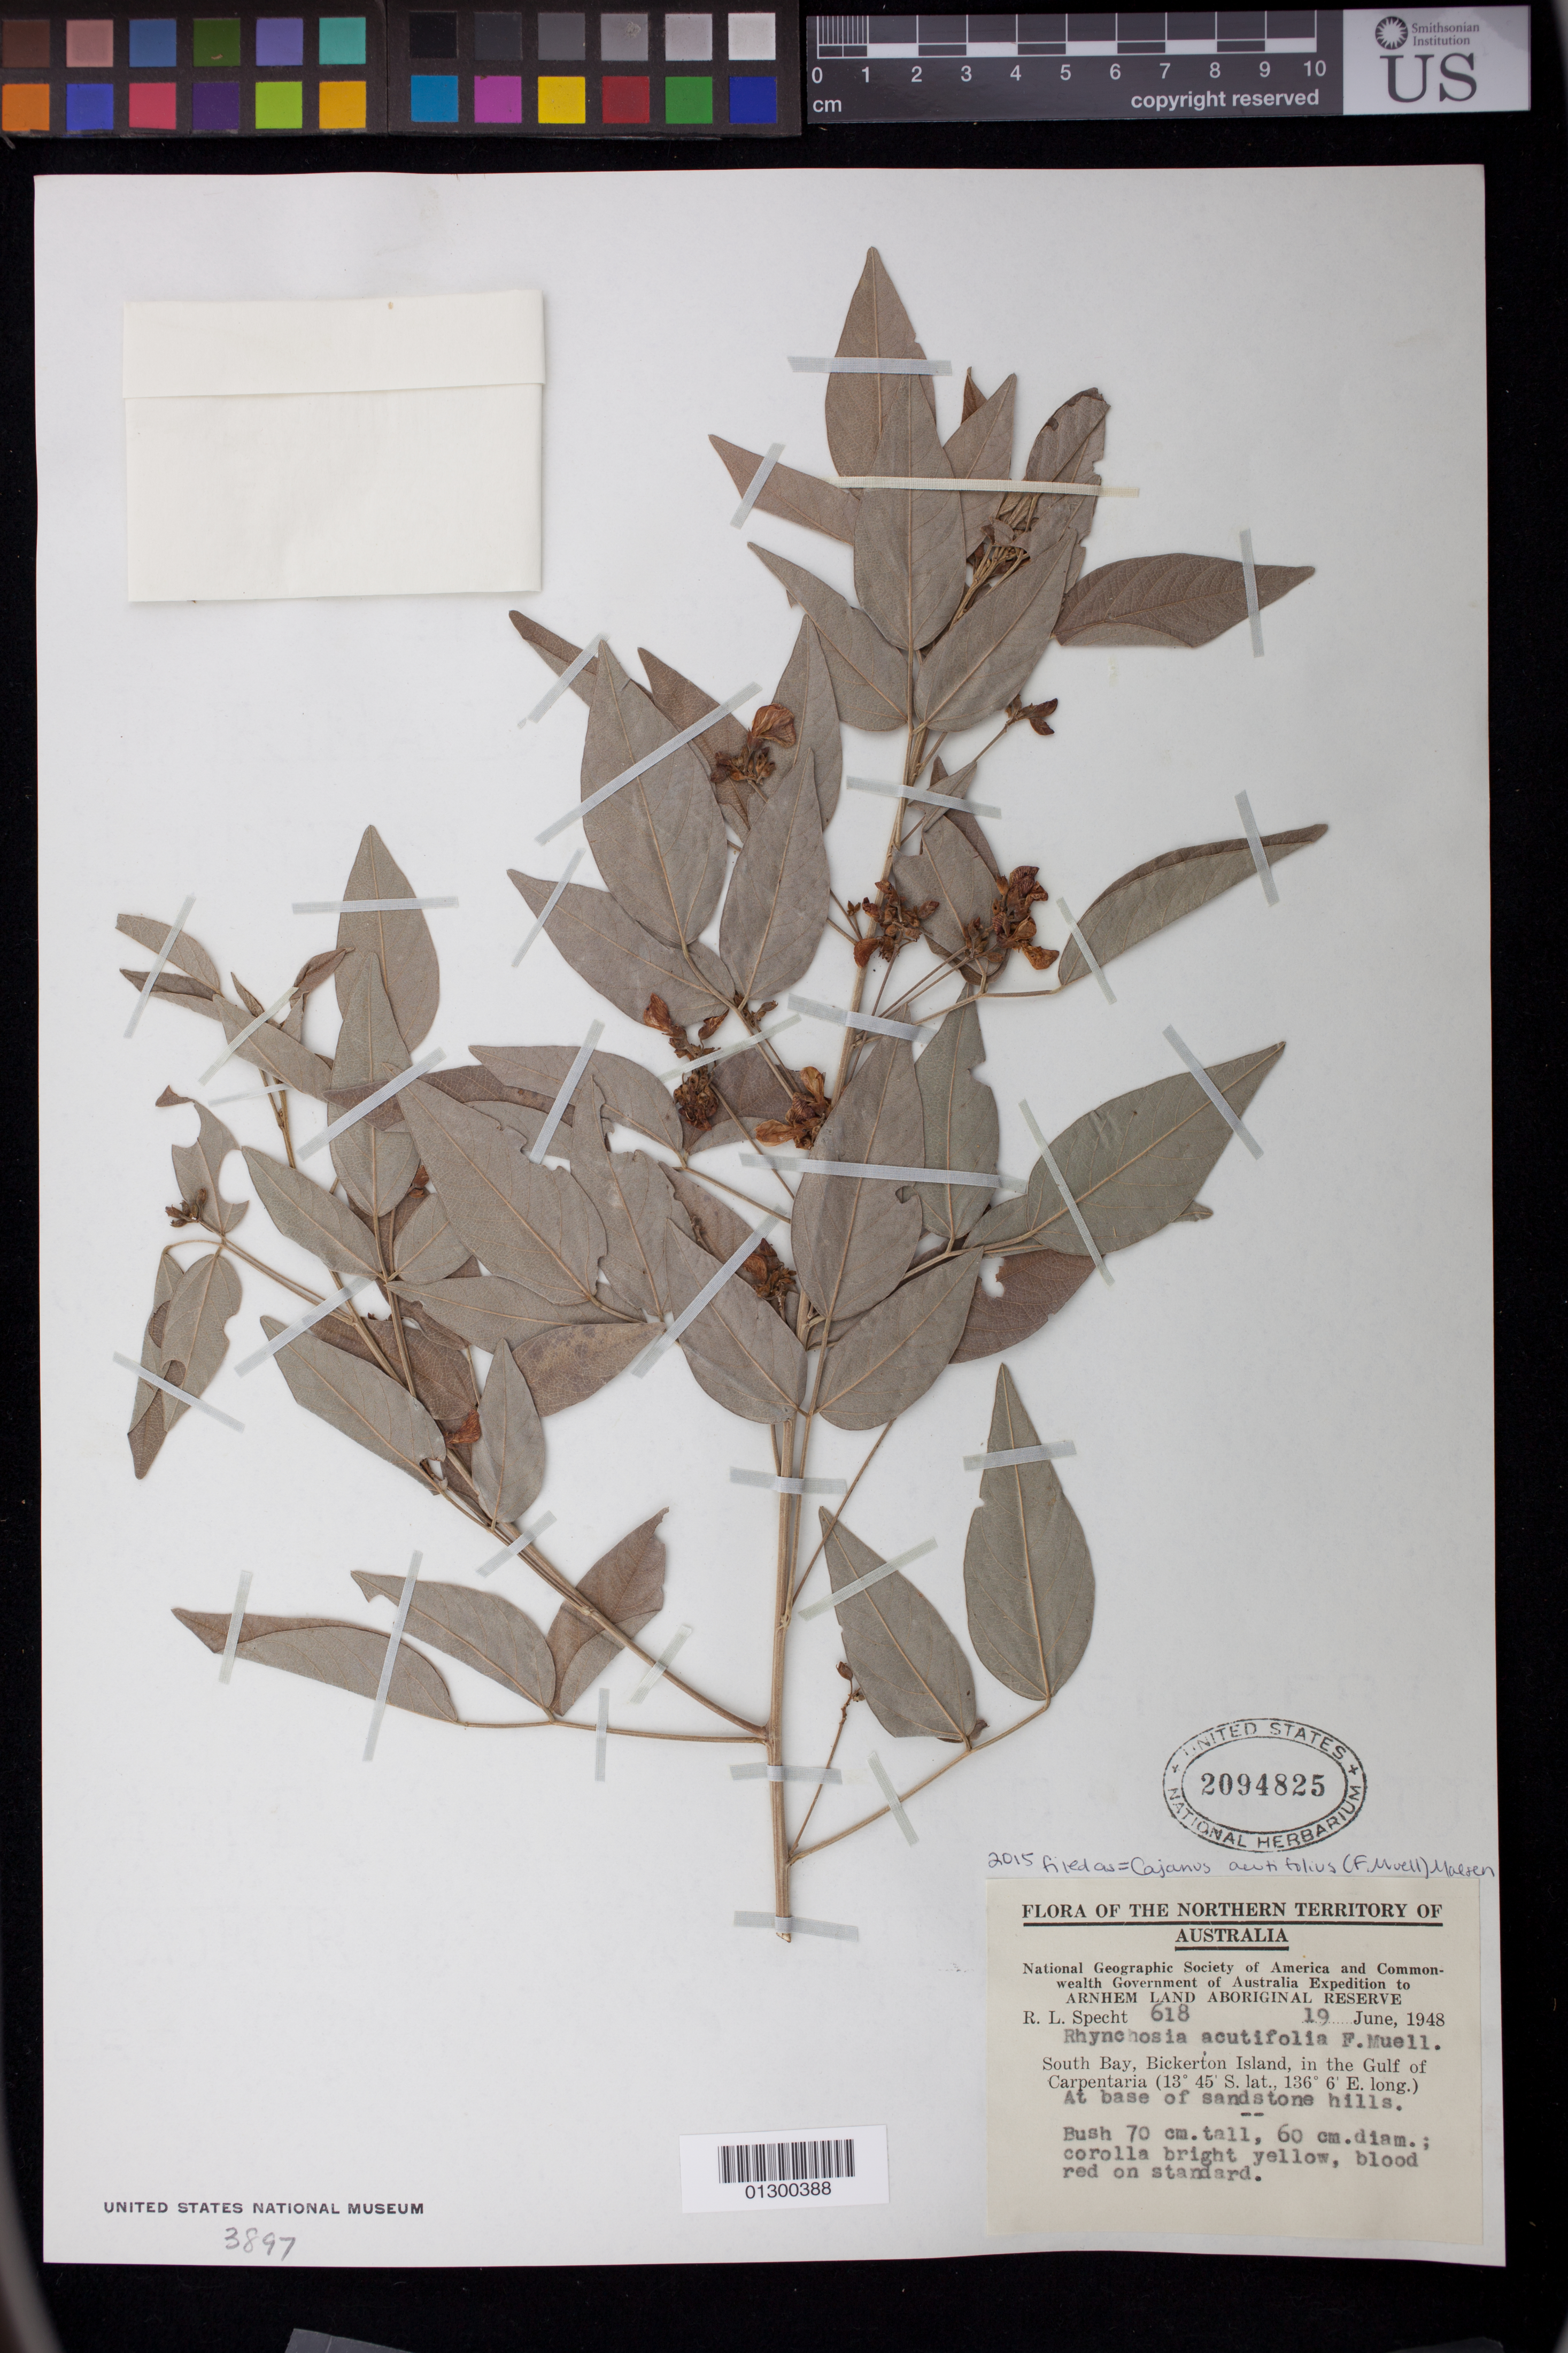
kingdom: Plantae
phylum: Tracheophyta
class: Magnoliopsida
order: Fabales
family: Fabaceae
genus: Cajanus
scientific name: Cajanus acutifolius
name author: (F. Muell.) Maesen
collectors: R. L. Specht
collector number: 618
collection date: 1948-06-19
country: Australia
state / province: Northern Territory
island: Bickerton Island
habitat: At base of sandstone hills.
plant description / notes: Bush 70 cm. tall, 60 cm. diam.; corolla bright yellow, blood red on standard.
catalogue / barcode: US 2094825